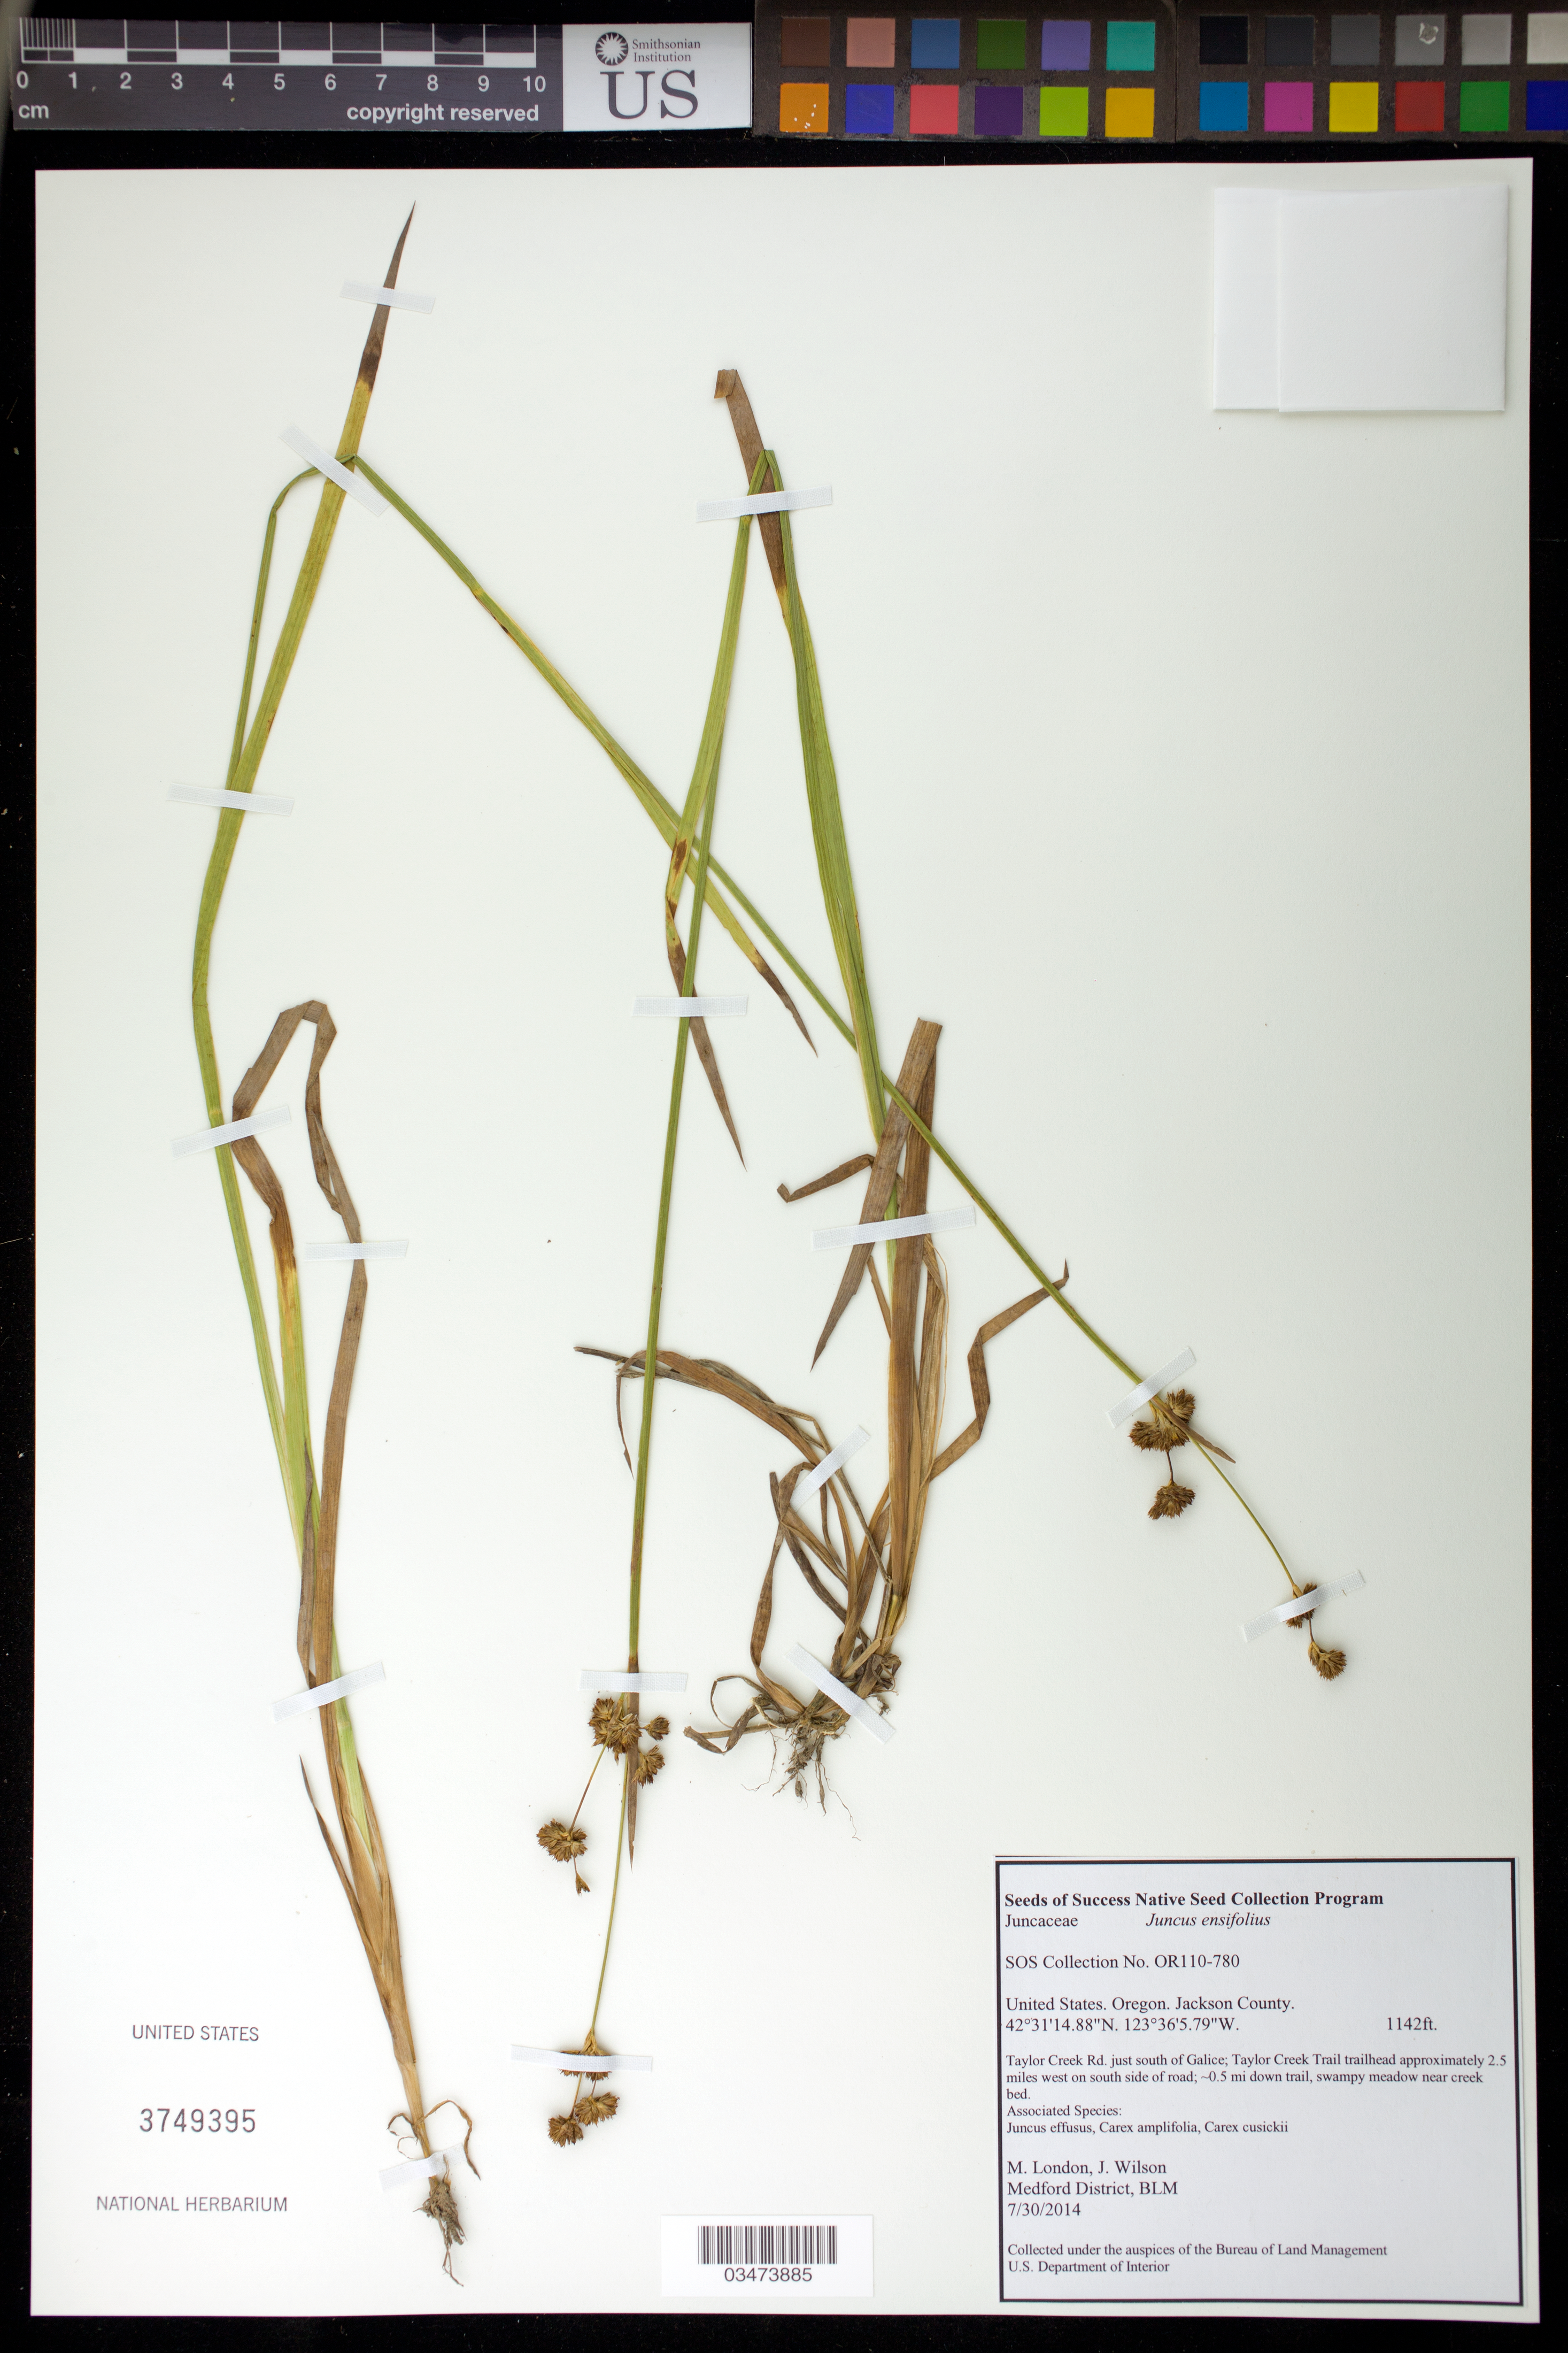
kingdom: Plantae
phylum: Tracheophyta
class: Liliopsida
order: Poales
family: Juncaceae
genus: Juncus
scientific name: Juncus ensifolius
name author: Wikstr.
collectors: M. London & J. Wilson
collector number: OR110-780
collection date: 2014-07-30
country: United States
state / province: Oregon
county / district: Jackson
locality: Taylor Creek Rd, just S of Galice, swampy meadow near creek bed.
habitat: Associated species: Carex amplifolia, Juncus effusus, Carex cusickii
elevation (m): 348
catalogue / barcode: US 3749395